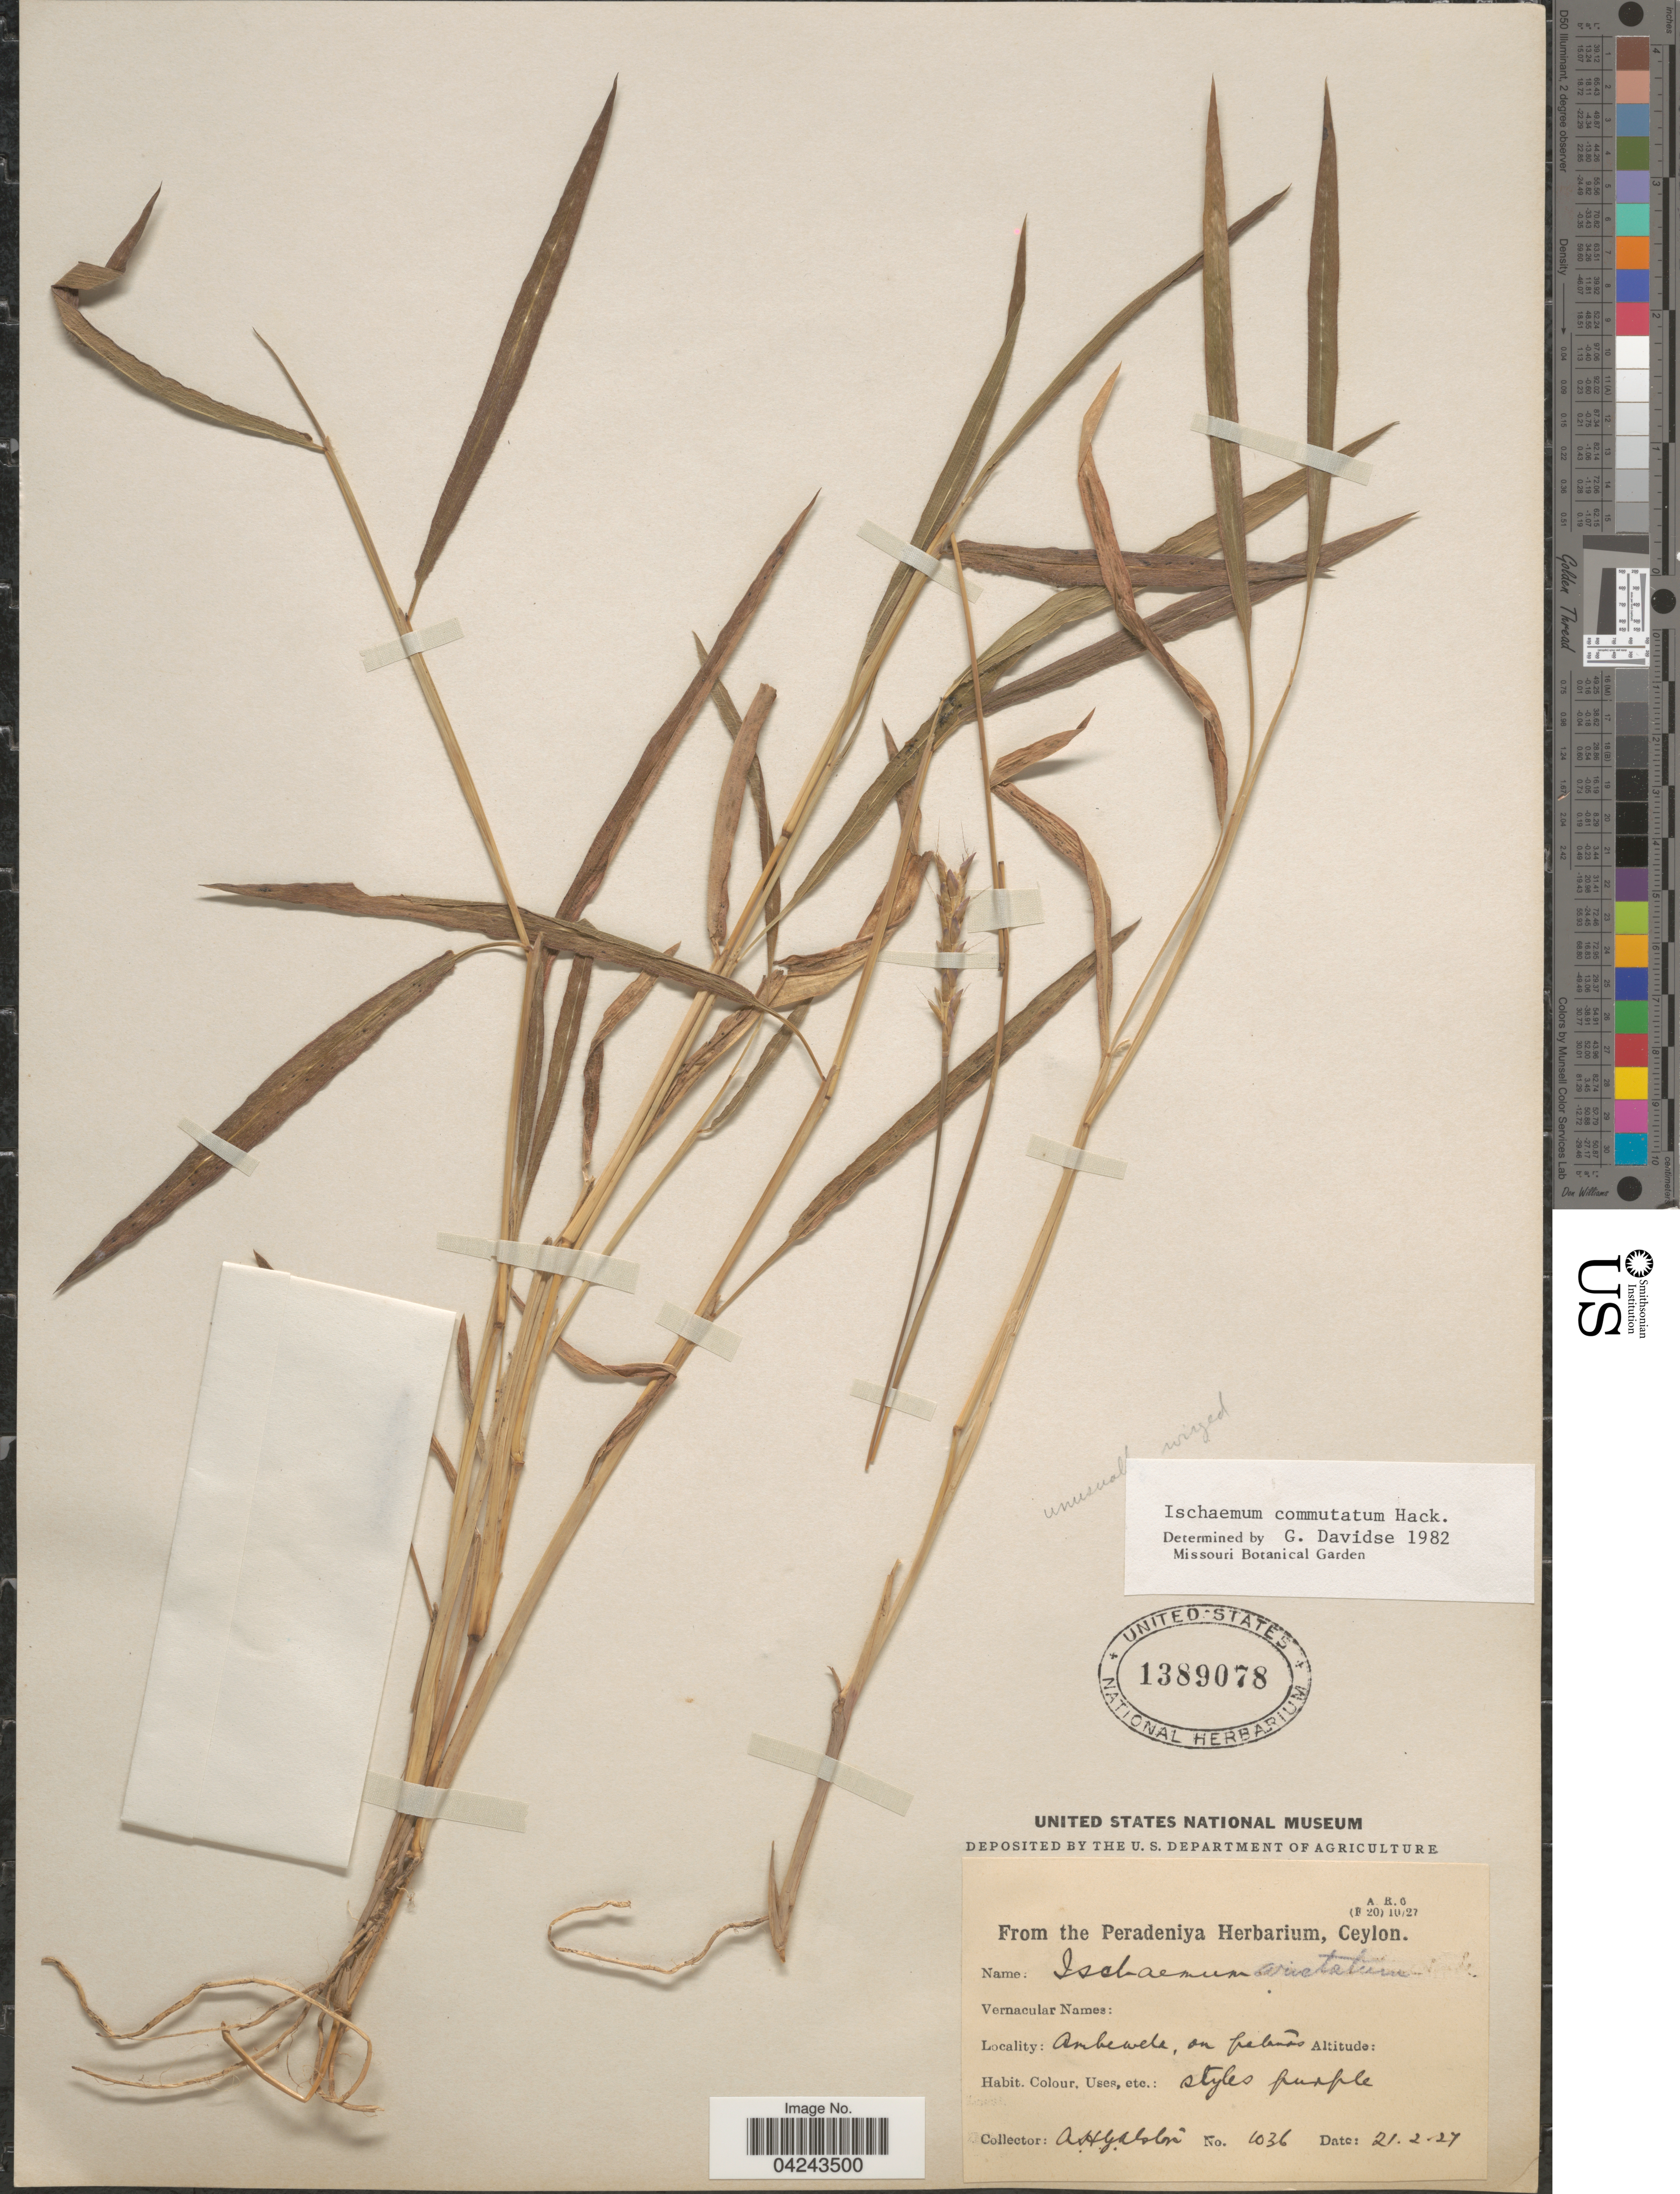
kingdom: Plantae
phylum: Tracheophyta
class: Liliopsida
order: Poales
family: Poaceae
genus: Ischaemum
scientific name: Ischaemum commutatum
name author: Hack.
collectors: A. H. Alston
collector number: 1036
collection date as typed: Transcribed d/m/y: 21/2/27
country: Sri Lanka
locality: Ceylon. Ambewela, on pelewa.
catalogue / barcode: US 1389078